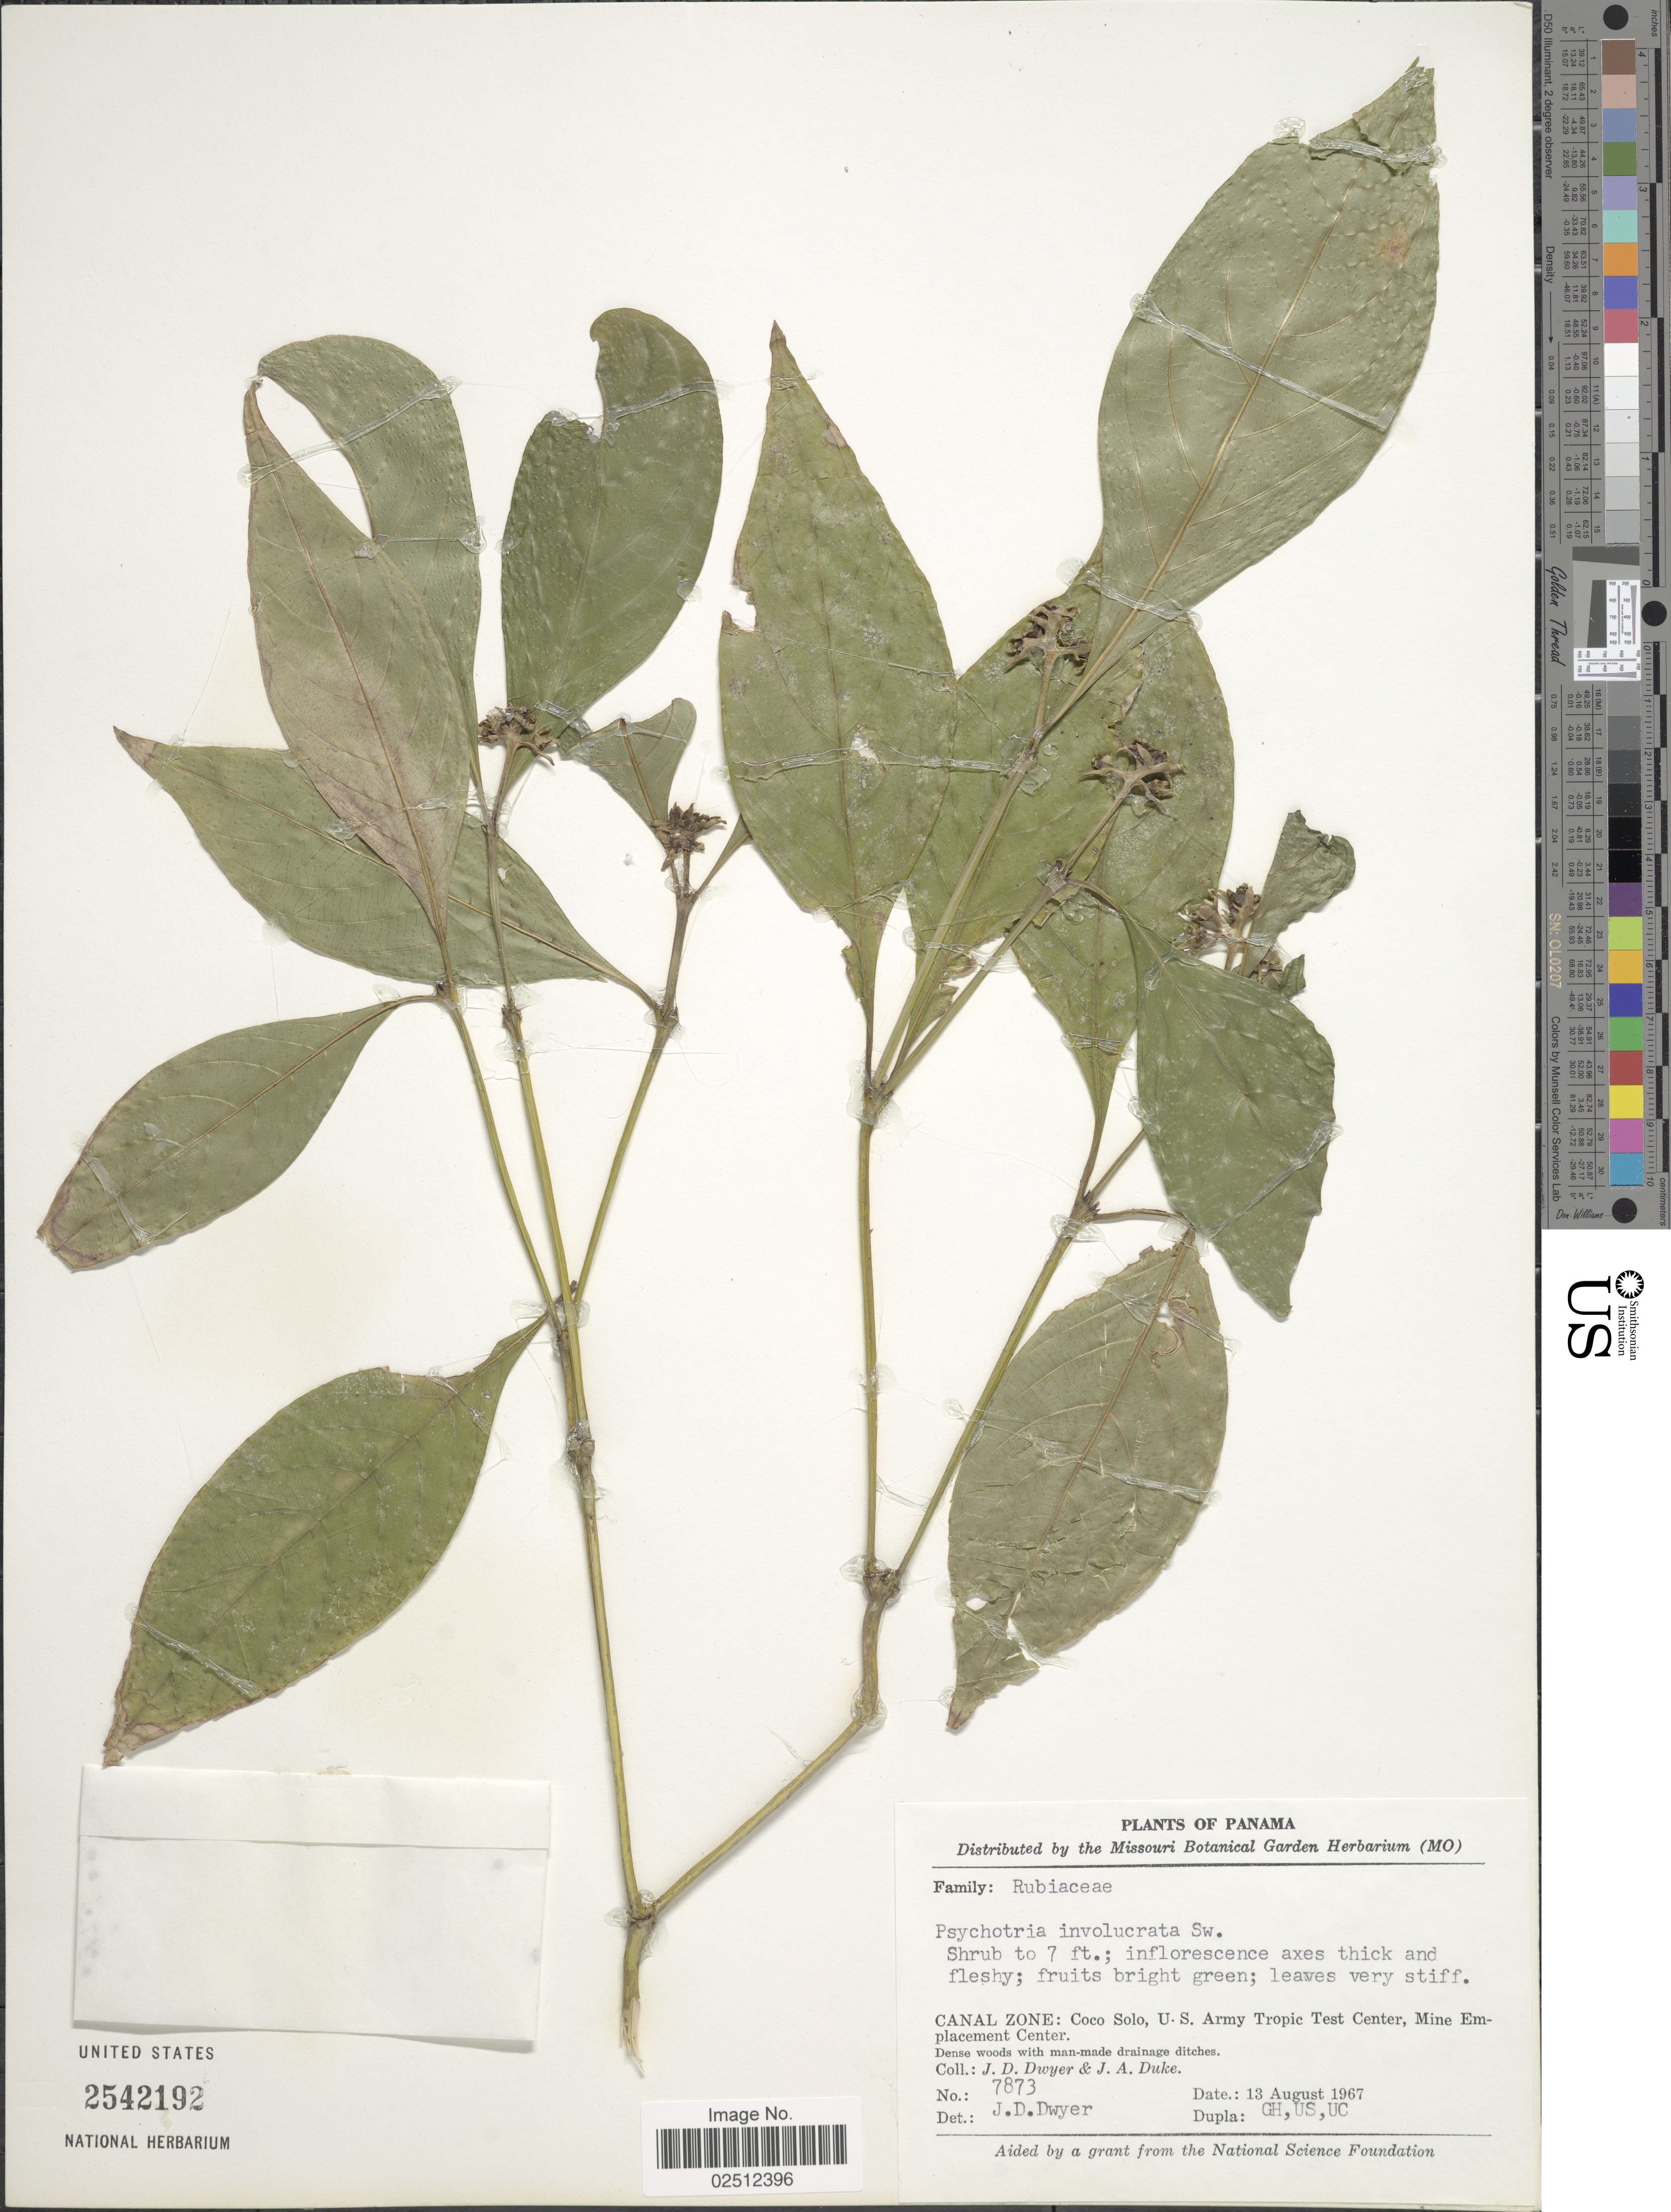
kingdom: Plantae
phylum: Tracheophyta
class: Magnoliopsida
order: Gentianales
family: Rubiaceae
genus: Psychotria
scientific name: Psychotria involucrata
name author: Sw.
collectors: J. D. Dwyer & J. A. Duke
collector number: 7873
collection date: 1967-08-13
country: Panama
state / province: Colón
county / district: Canal Zone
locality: Canal Zone: Coco Solo, U.S. Army Tropic Test Center, Mine Emplacement Center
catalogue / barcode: US 2542192